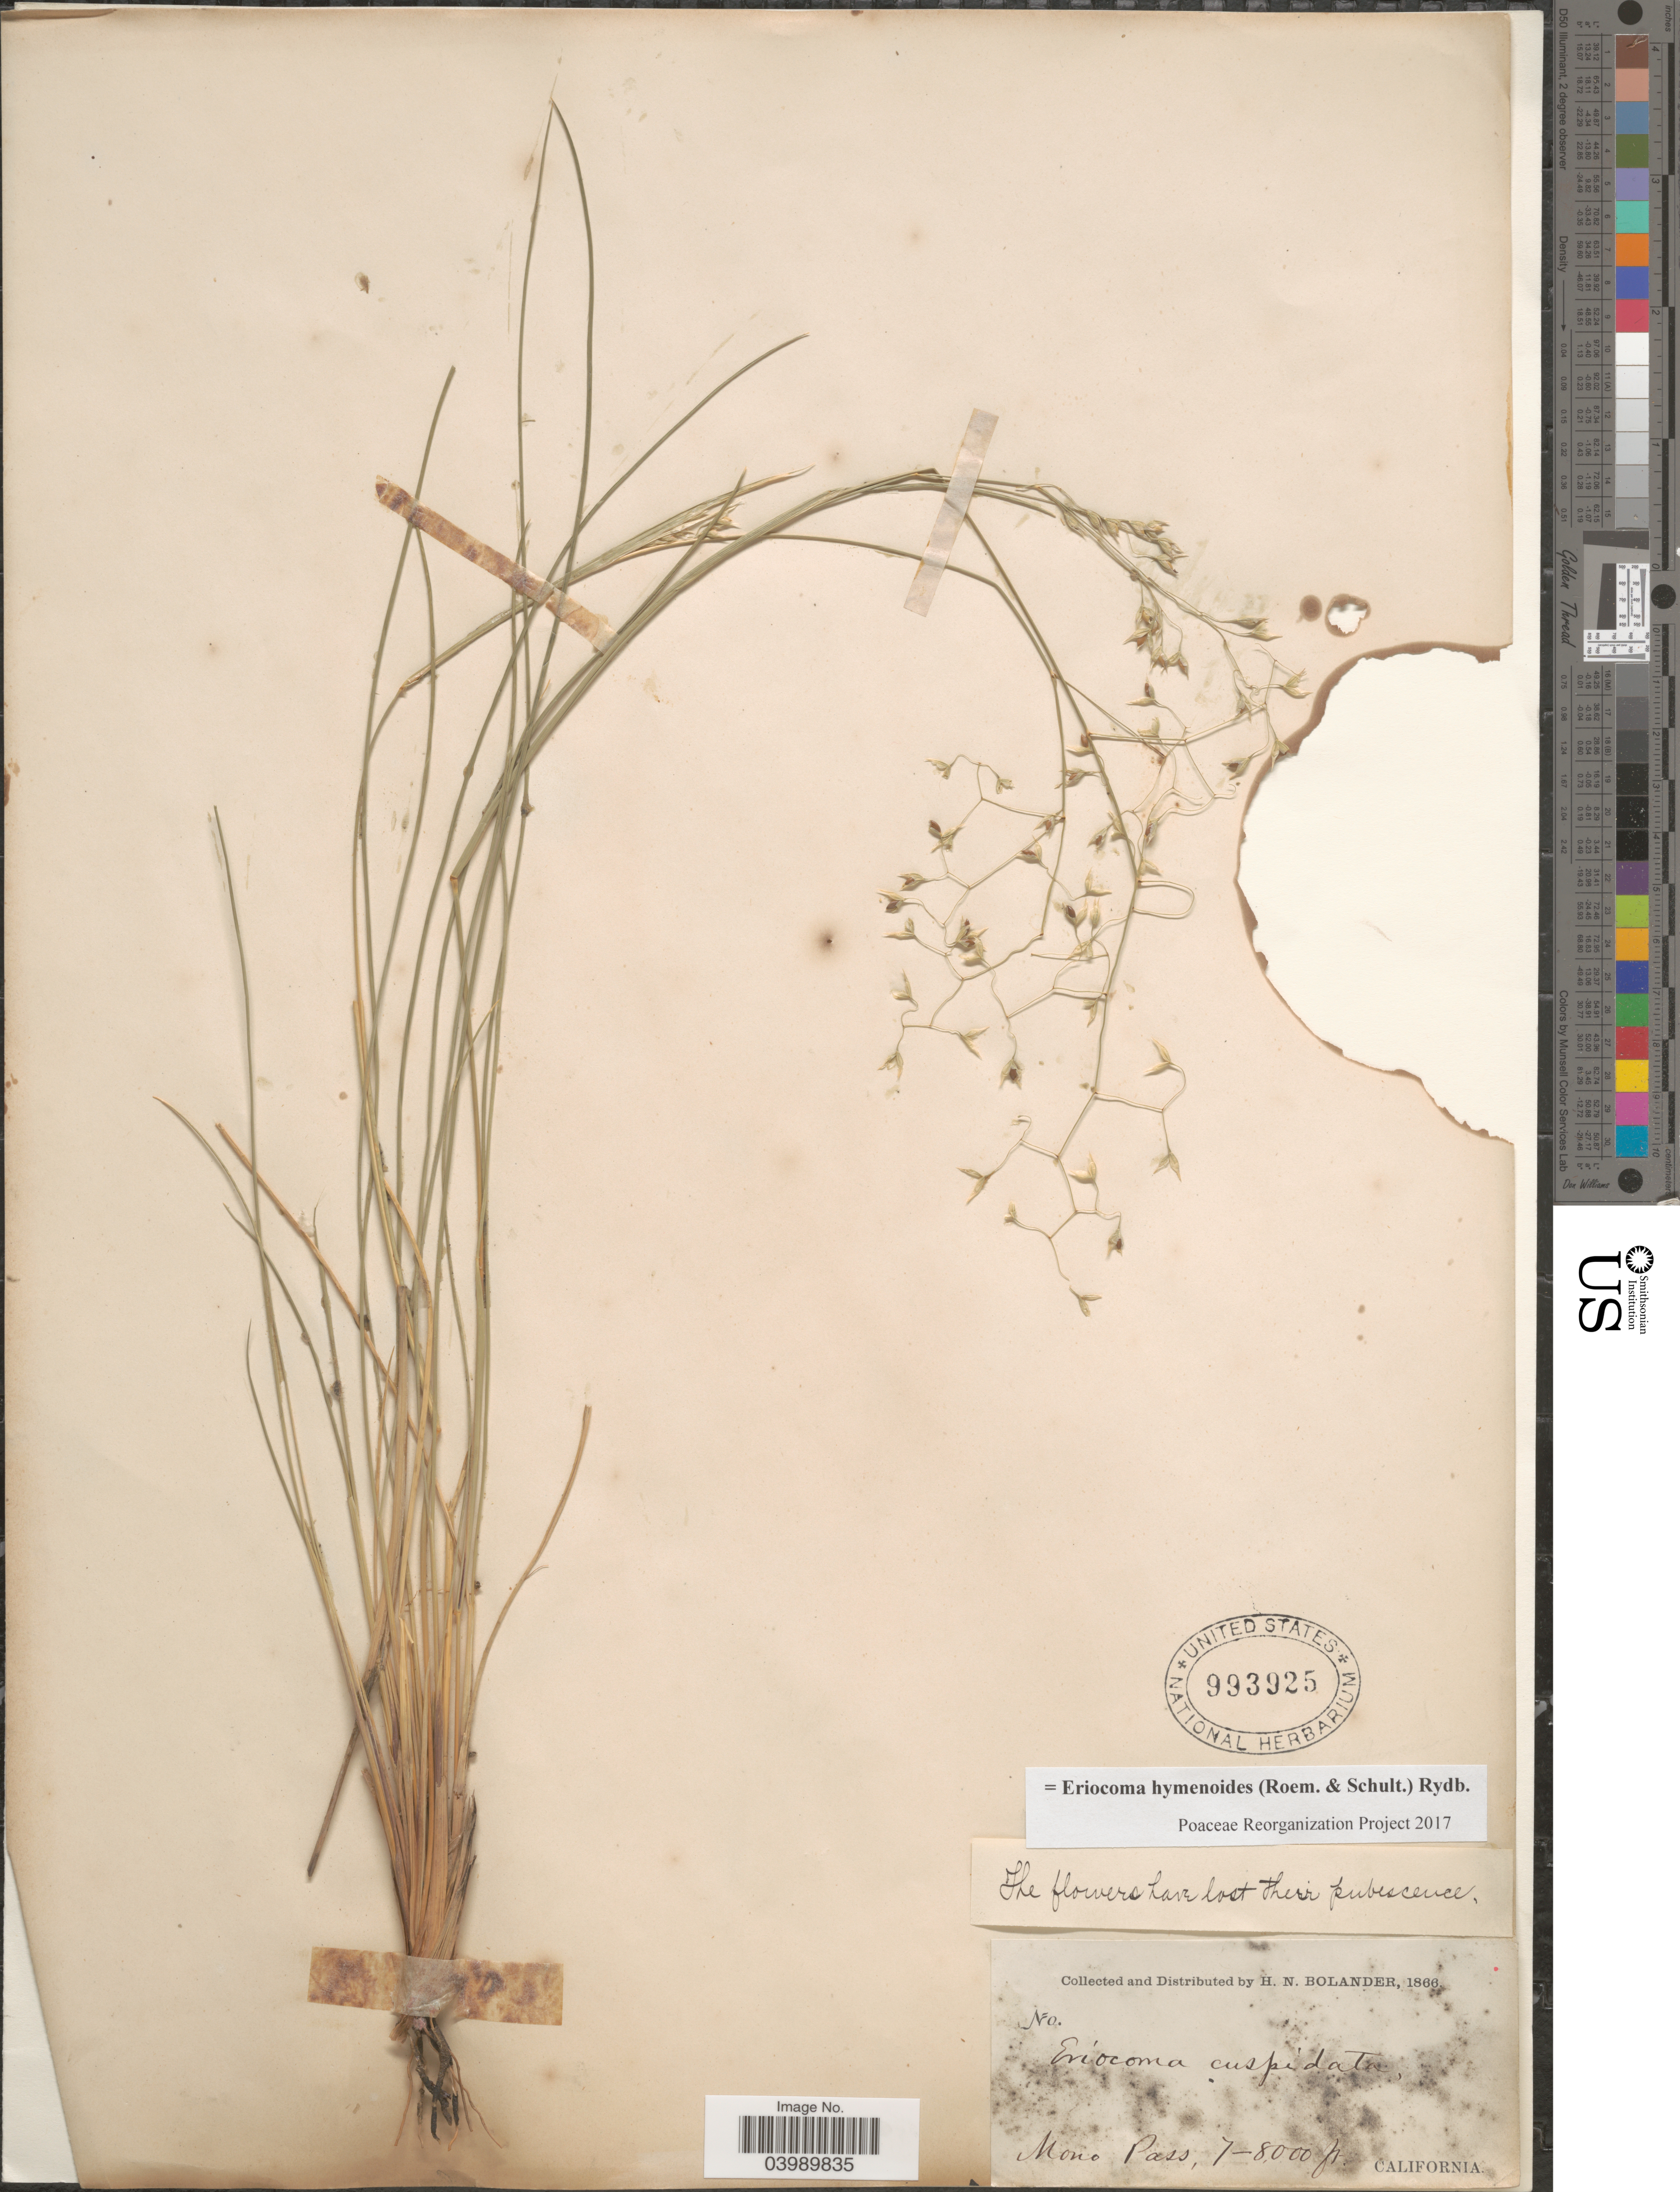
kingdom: Plantae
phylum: Tracheophyta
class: Liliopsida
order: Poales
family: Poaceae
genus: Eriocoma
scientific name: Eriocoma hymenoides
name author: (Roem. & Schult.) Rydb.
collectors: H. Bolander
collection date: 1866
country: United States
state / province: California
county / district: Mono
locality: Mono Pass.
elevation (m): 2134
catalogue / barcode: US 993925